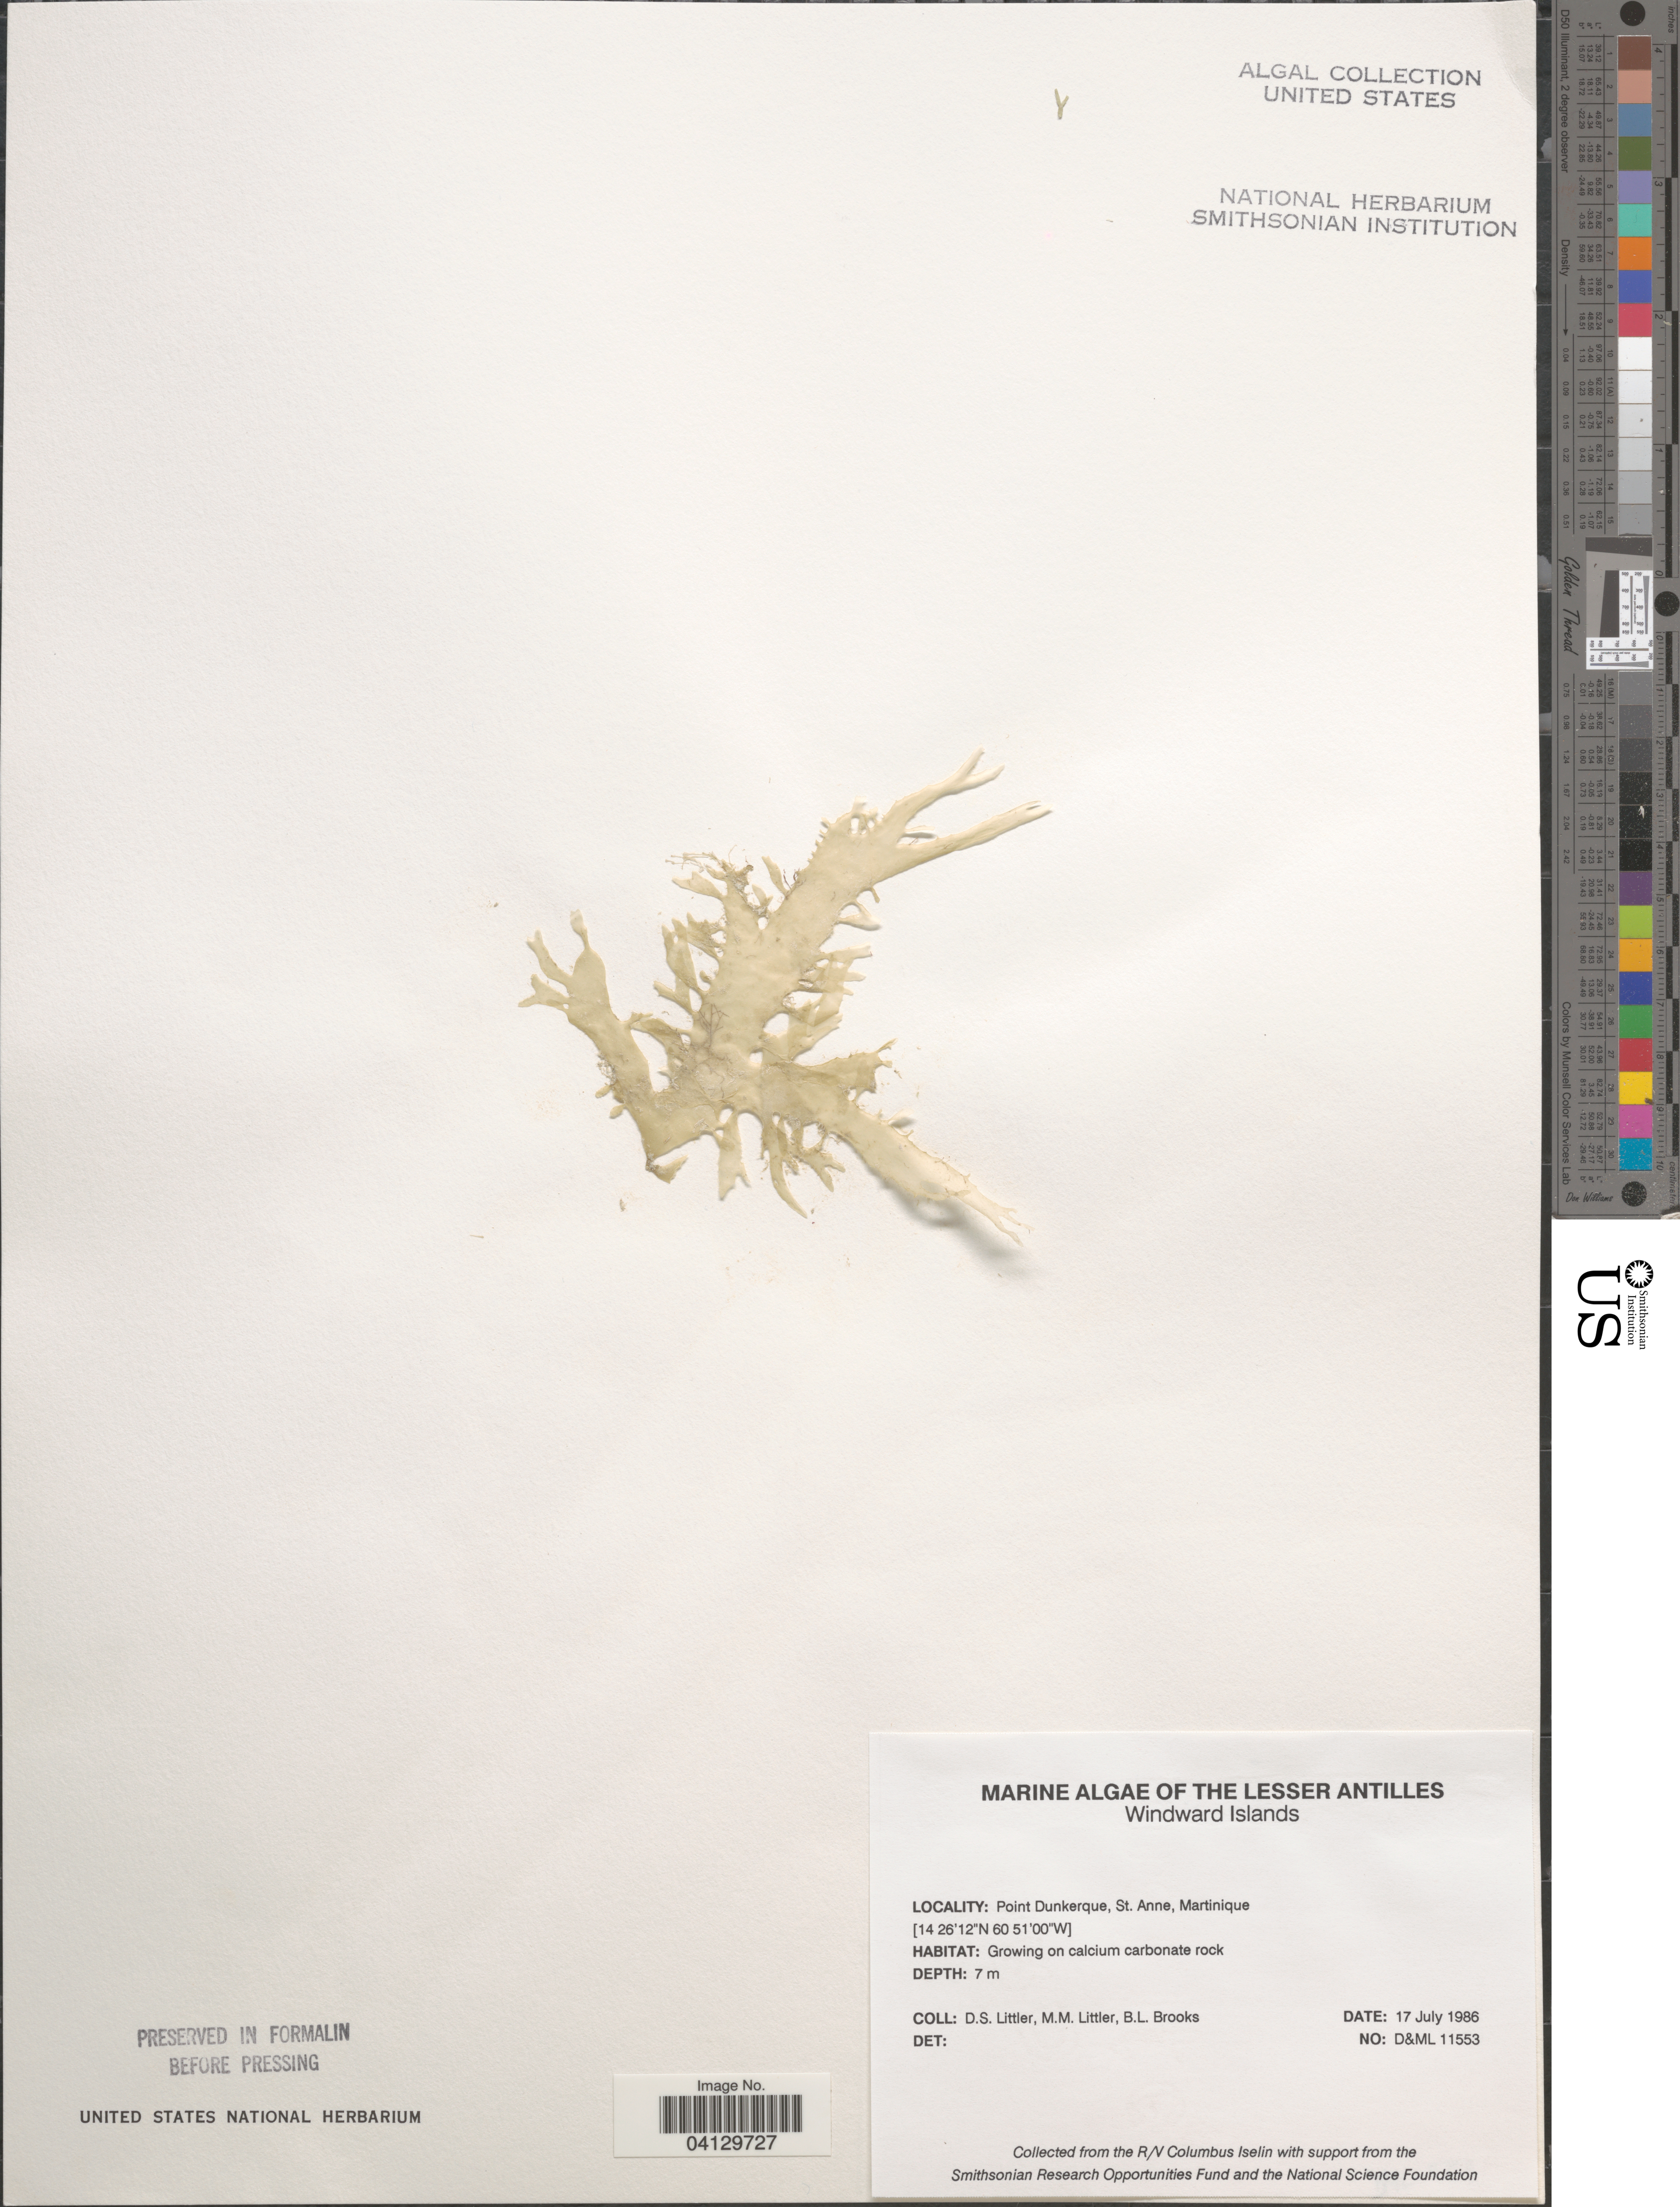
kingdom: Plantae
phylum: Rhodophyta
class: Florideophyceae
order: Corallinales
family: Corallinaceae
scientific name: Crustose Coralline Algae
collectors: D. S. Littler & B. Brooks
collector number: D&ML11553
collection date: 1986-07-17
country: Martinique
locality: The Lesser Antilles. Windward Islands. Point Dunkerque, St. Anne.